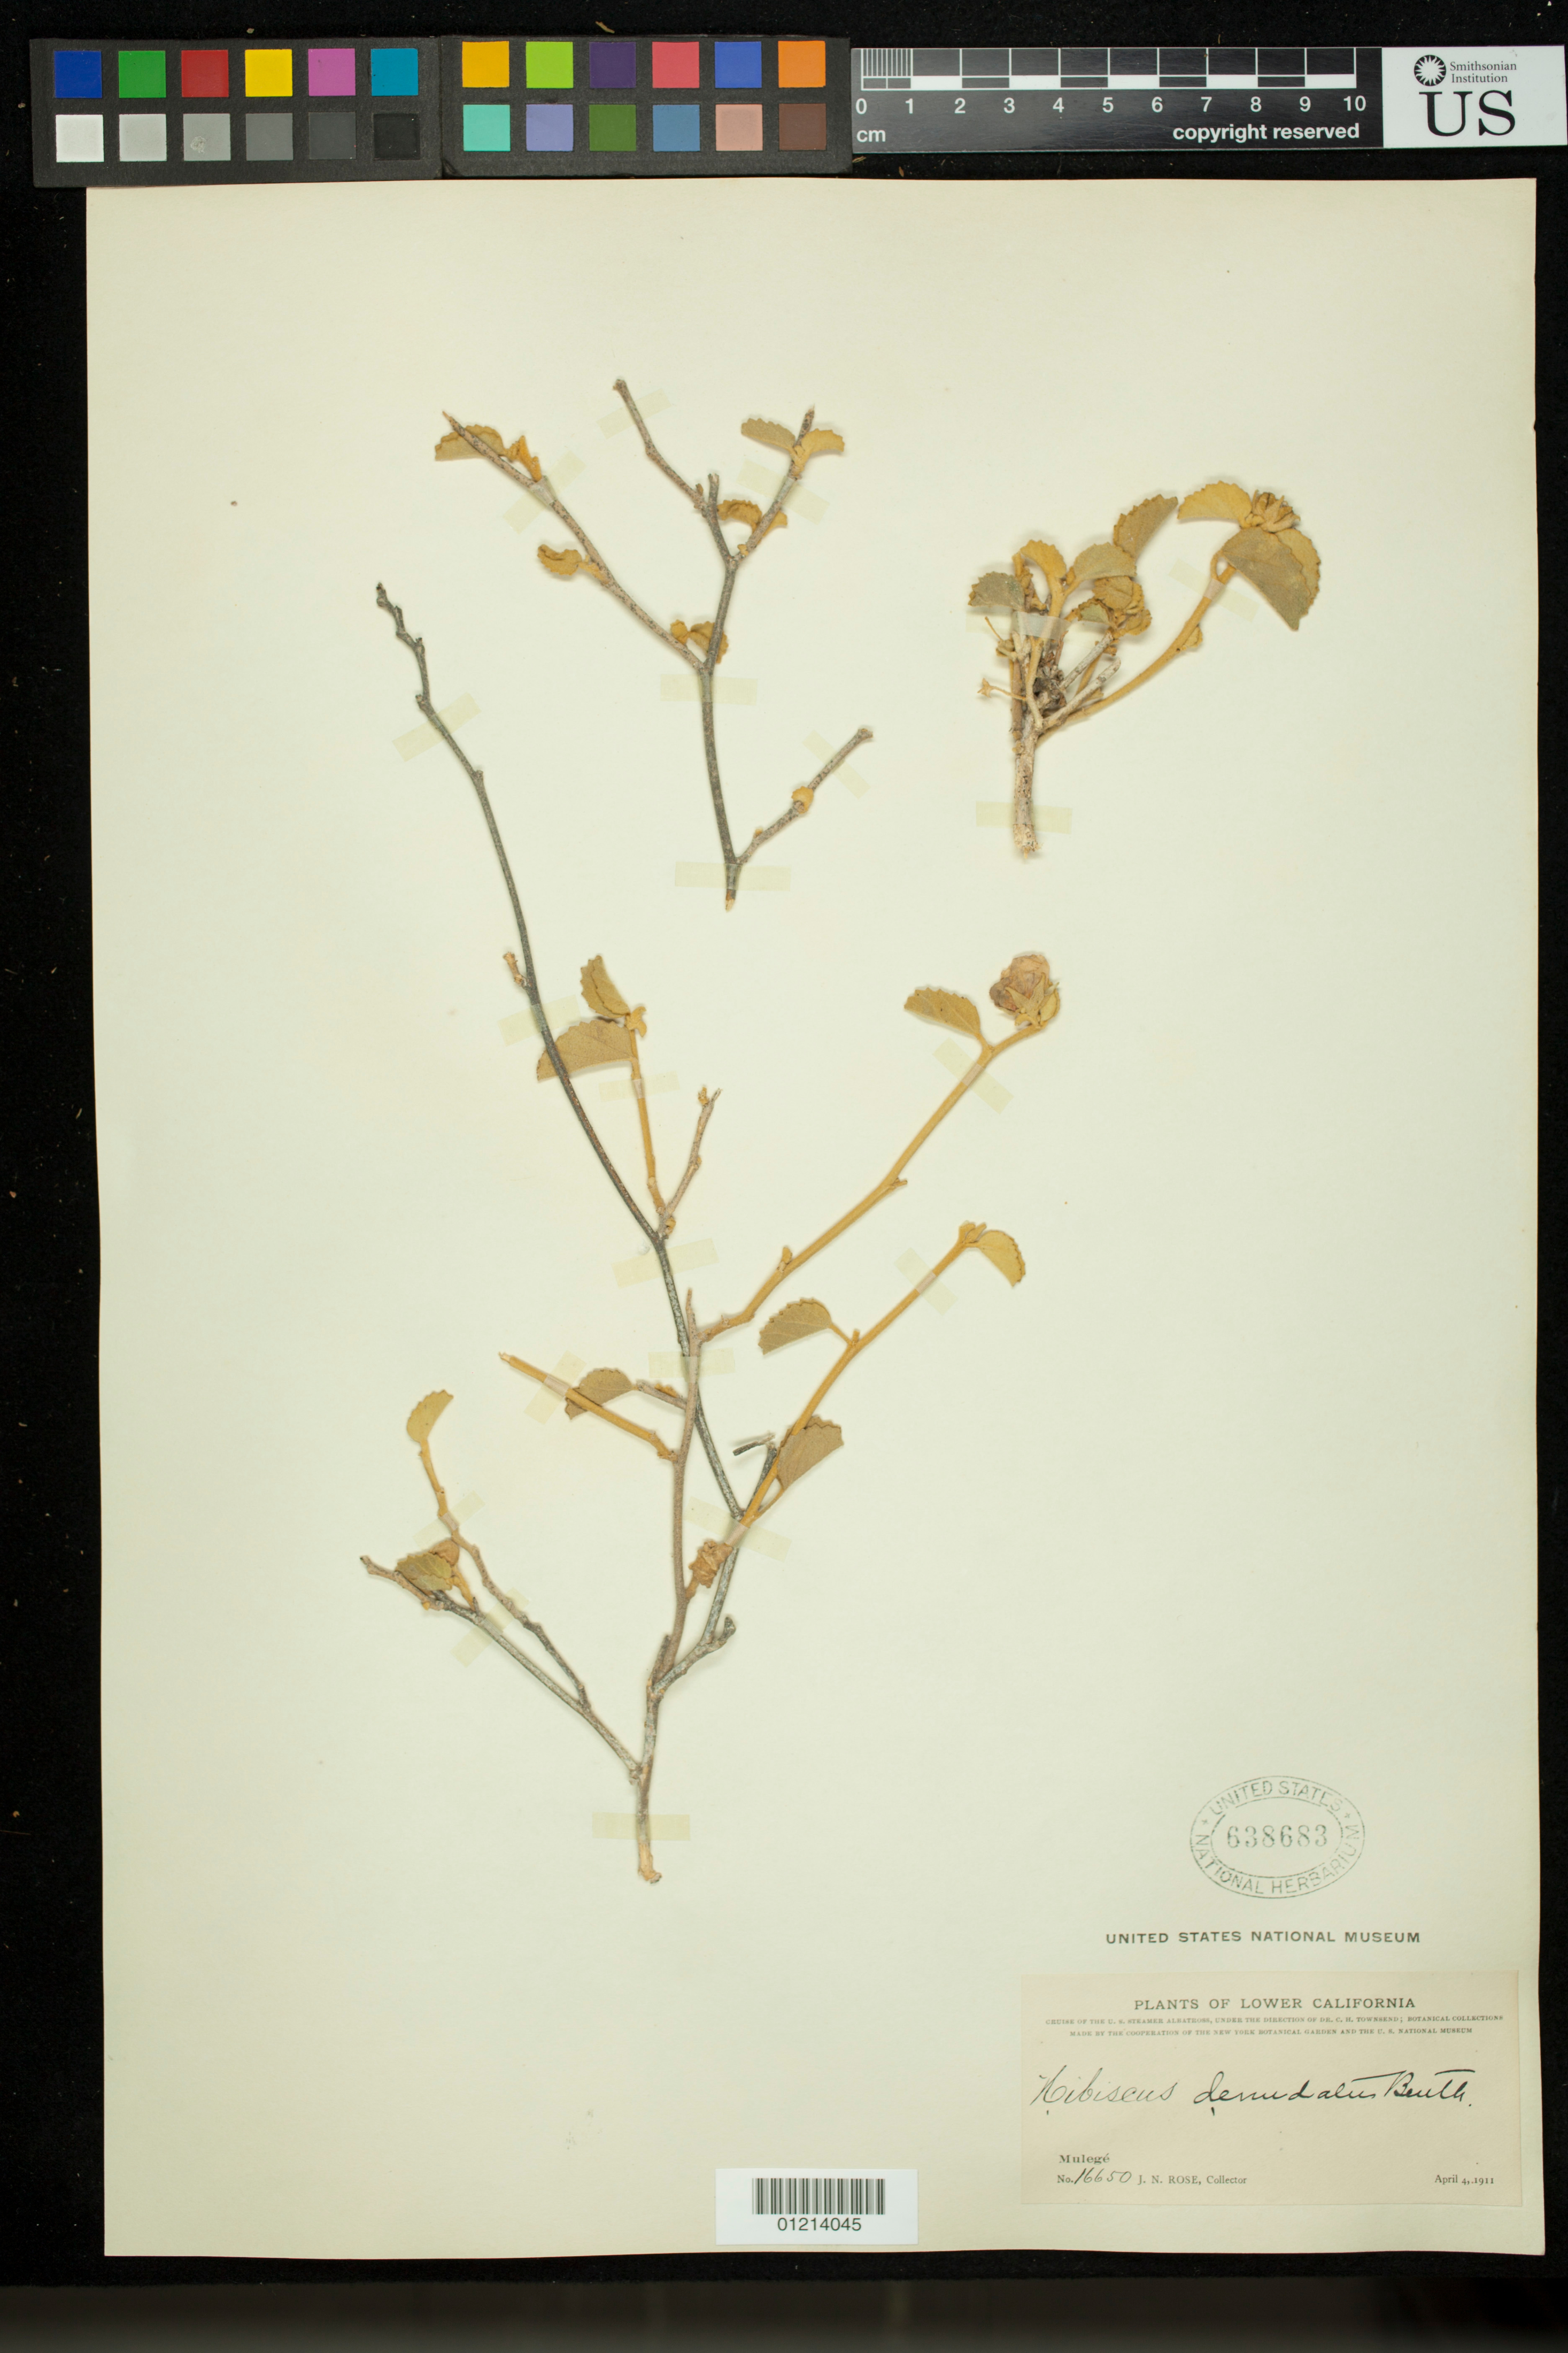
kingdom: Plantae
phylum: Tracheophyta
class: Magnoliopsida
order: Malvales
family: Malvaceae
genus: Hibiscus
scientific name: Hibiscus denudatus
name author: Benth.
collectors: J. N. Rose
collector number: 16650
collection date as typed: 04 Apr 1911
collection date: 1911-04-04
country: Mexico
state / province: Baja California Sur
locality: Mulege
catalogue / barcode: US 638683